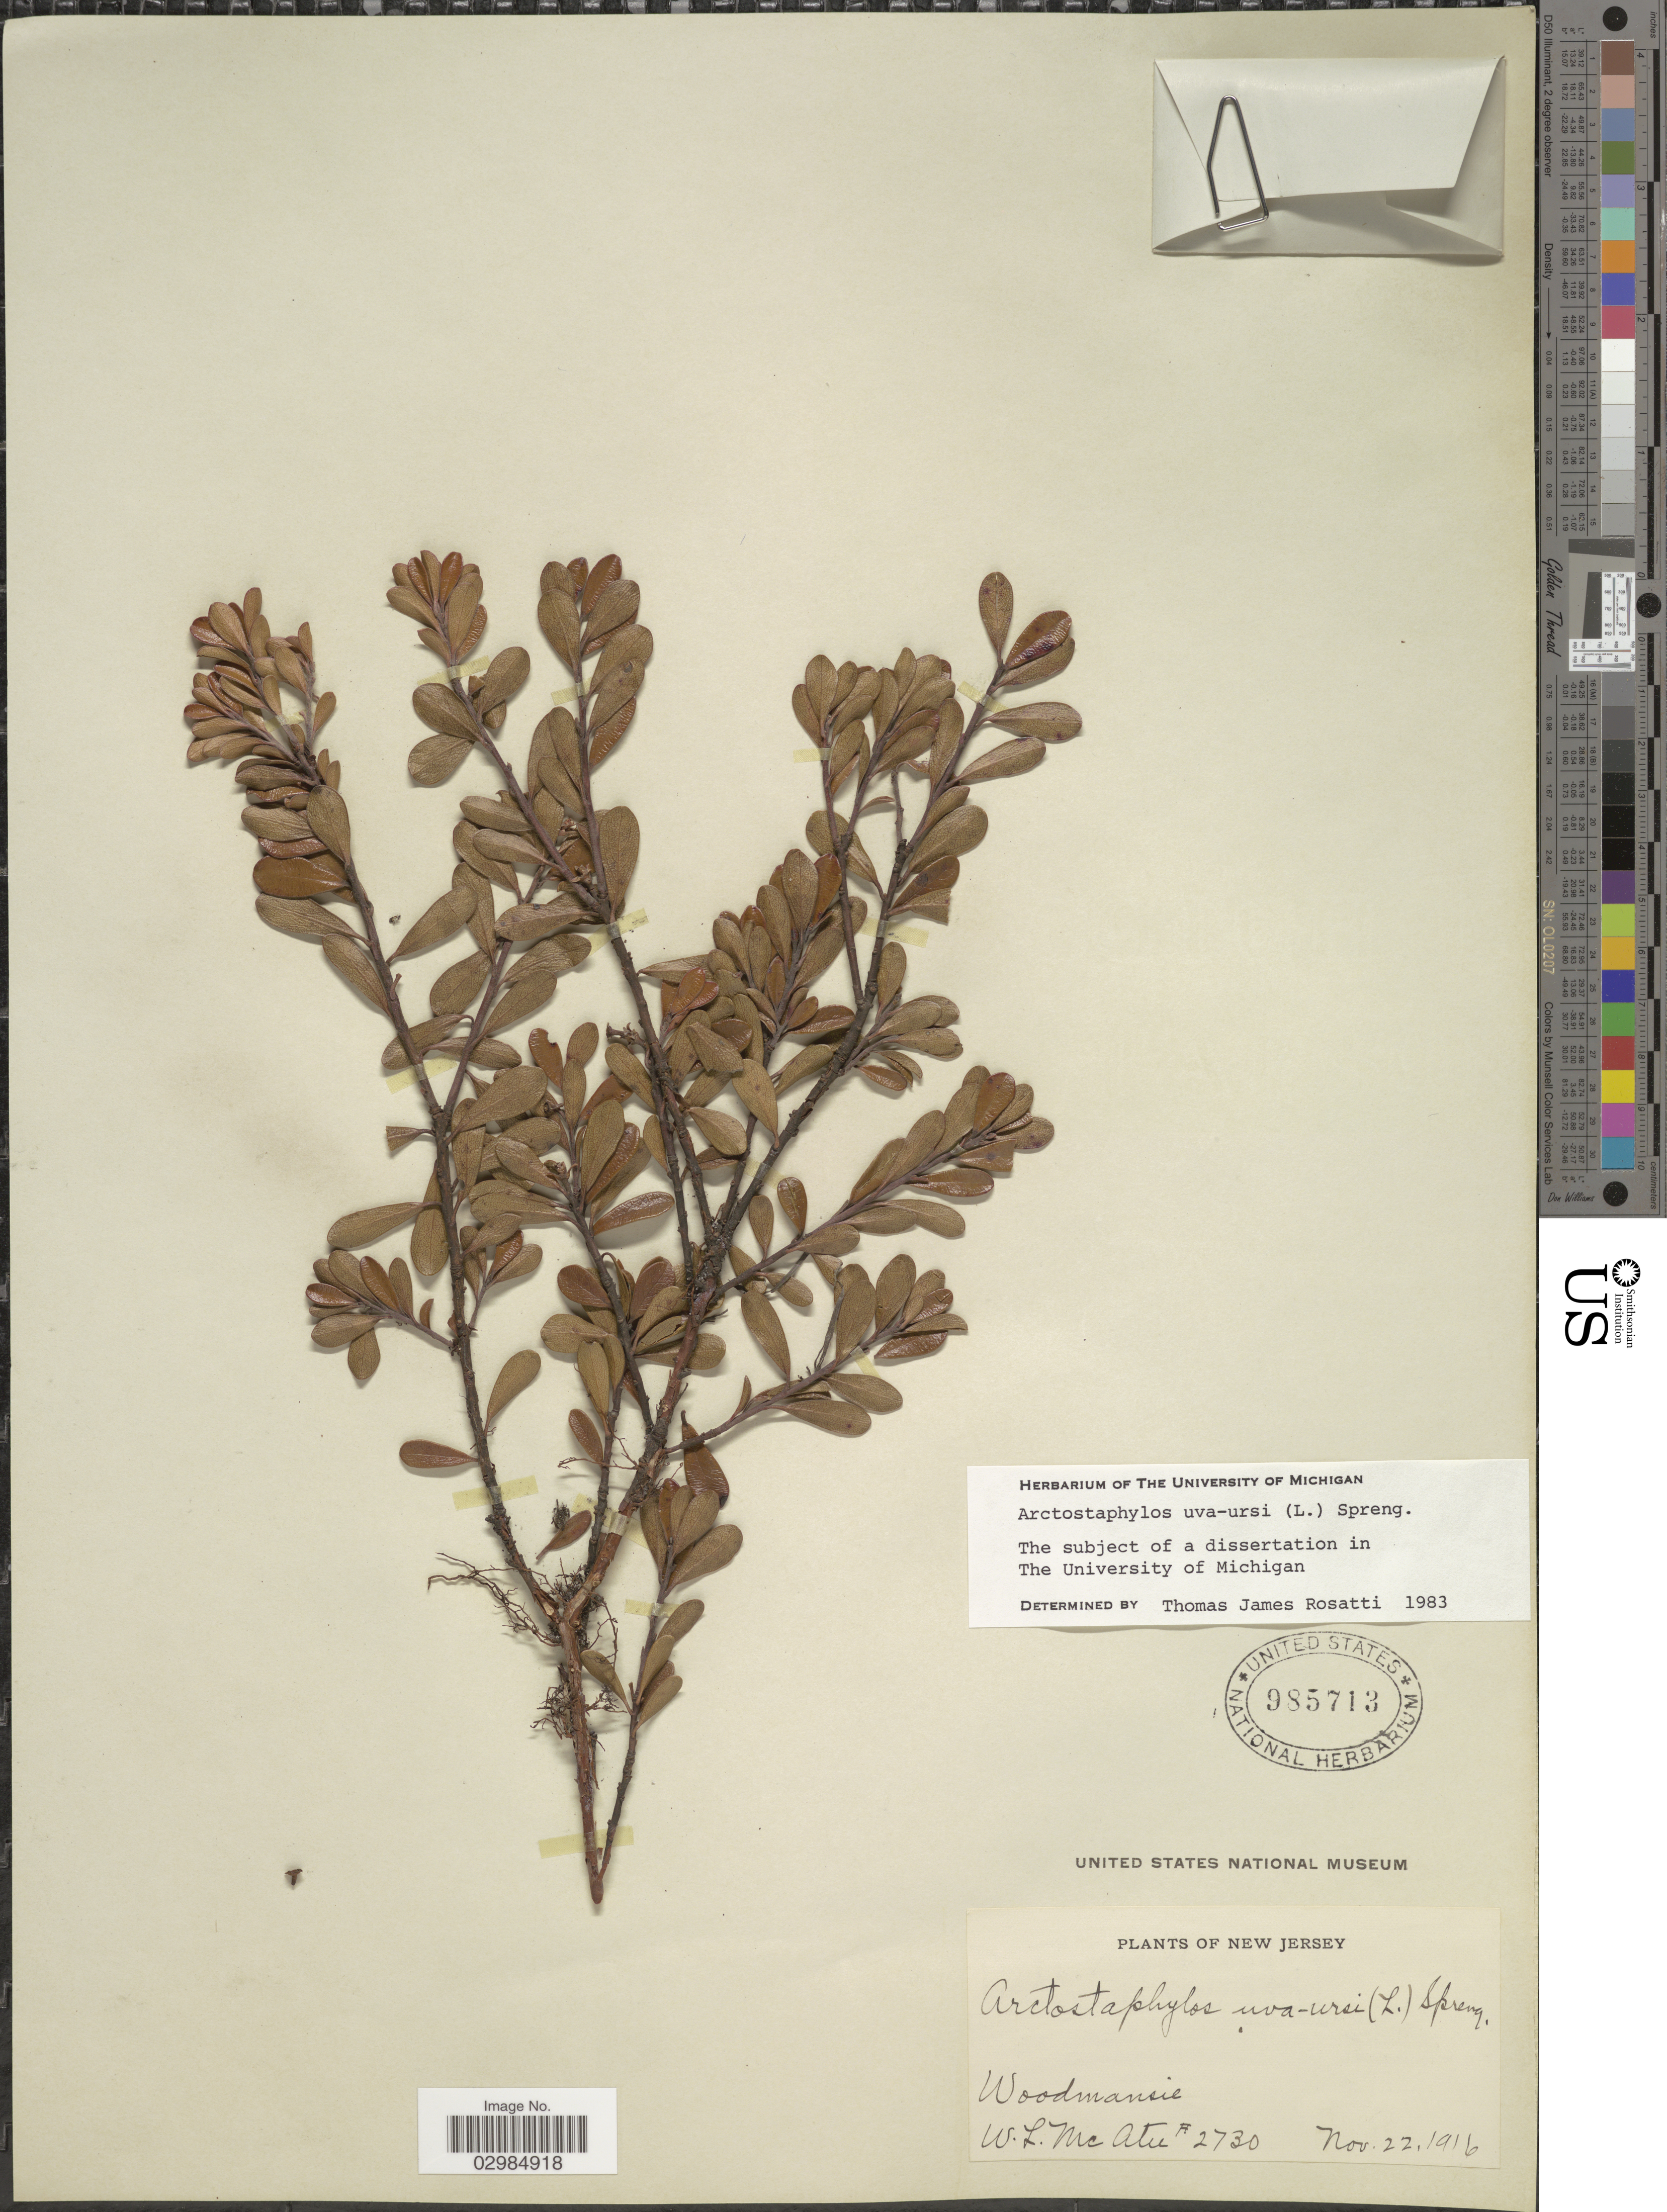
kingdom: Plantae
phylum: Tracheophyta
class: Magnoliopsida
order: Ericales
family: Ericaceae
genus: Arctostaphylos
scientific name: Arctostaphylos uva-ursi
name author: (L.) Spreng.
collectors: W. McAtee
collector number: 2730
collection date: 1916-11-22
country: United States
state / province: New Jersey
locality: Woodmansie.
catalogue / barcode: US 985713